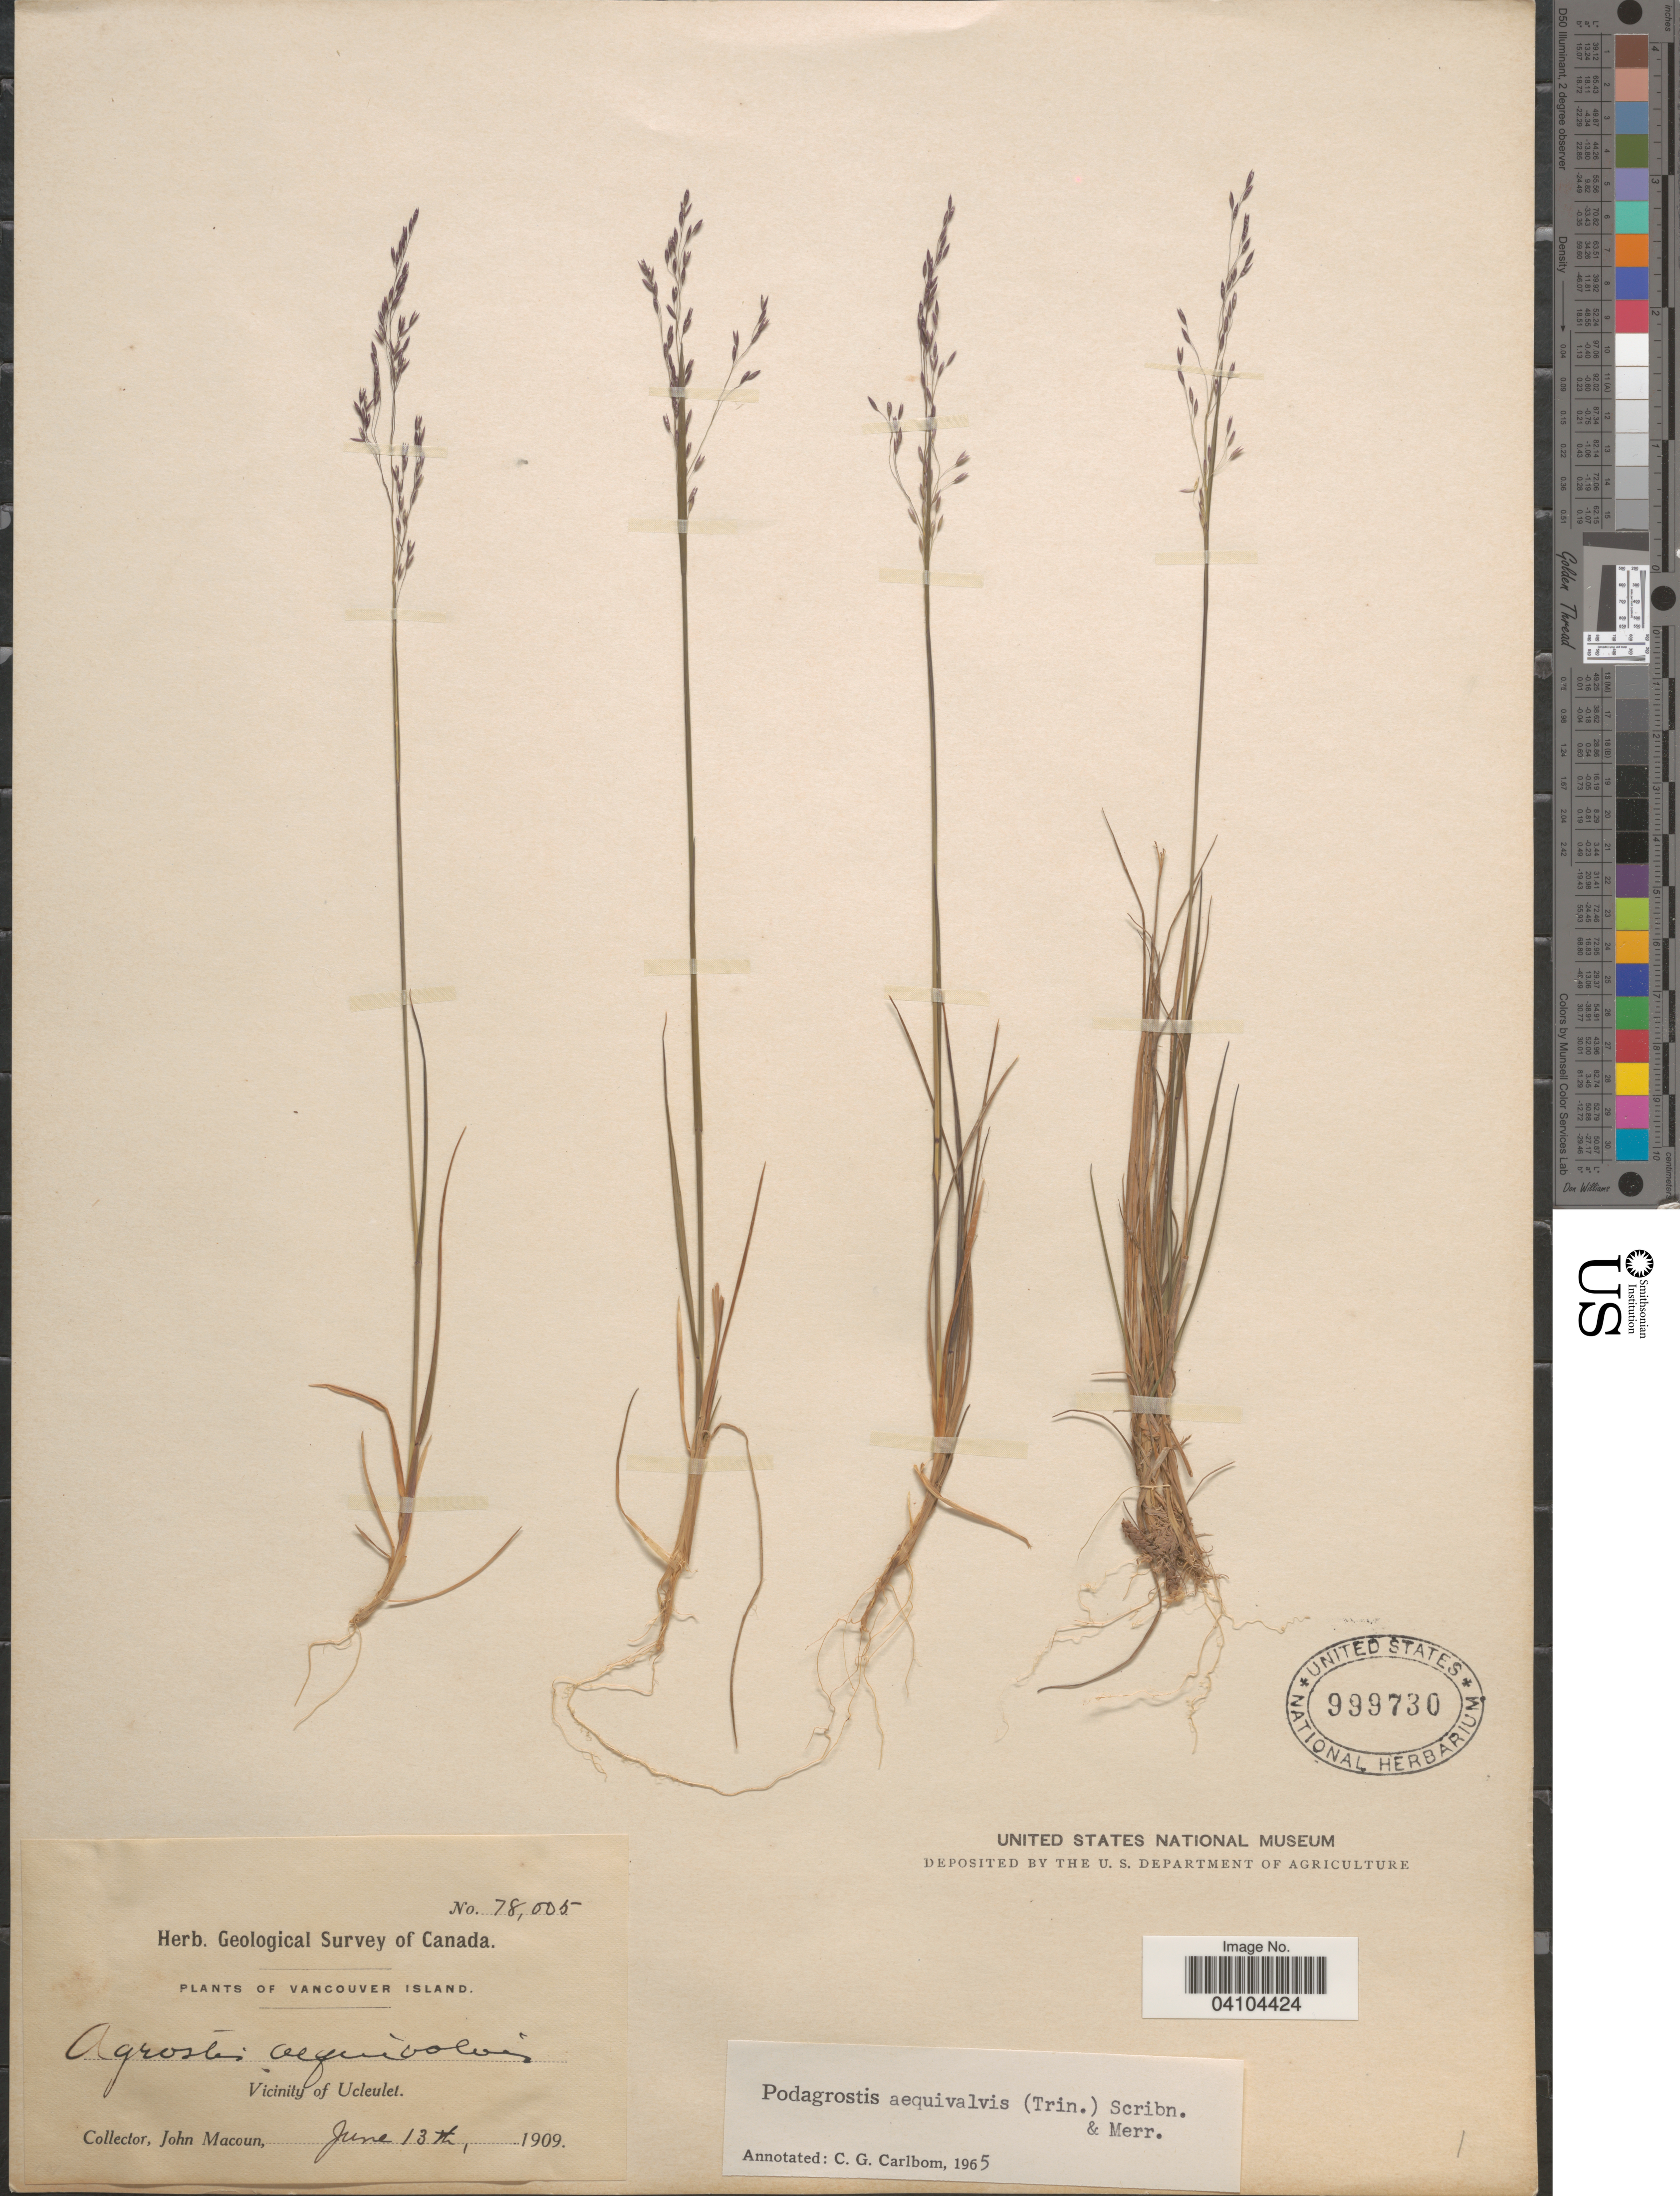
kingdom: Plantae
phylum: Tracheophyta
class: Liliopsida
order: Poales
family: Poaceae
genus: Podagrostis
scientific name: Podagrostis aequivalvis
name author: (Trin.) Scribn. & Merr.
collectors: J. Macoun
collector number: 78005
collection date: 1909-06-13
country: Canada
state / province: British Columbia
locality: Herb. Geological Survey of Canada. Vancouver Island. Vicinity of Ucleulet.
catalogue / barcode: US 999730